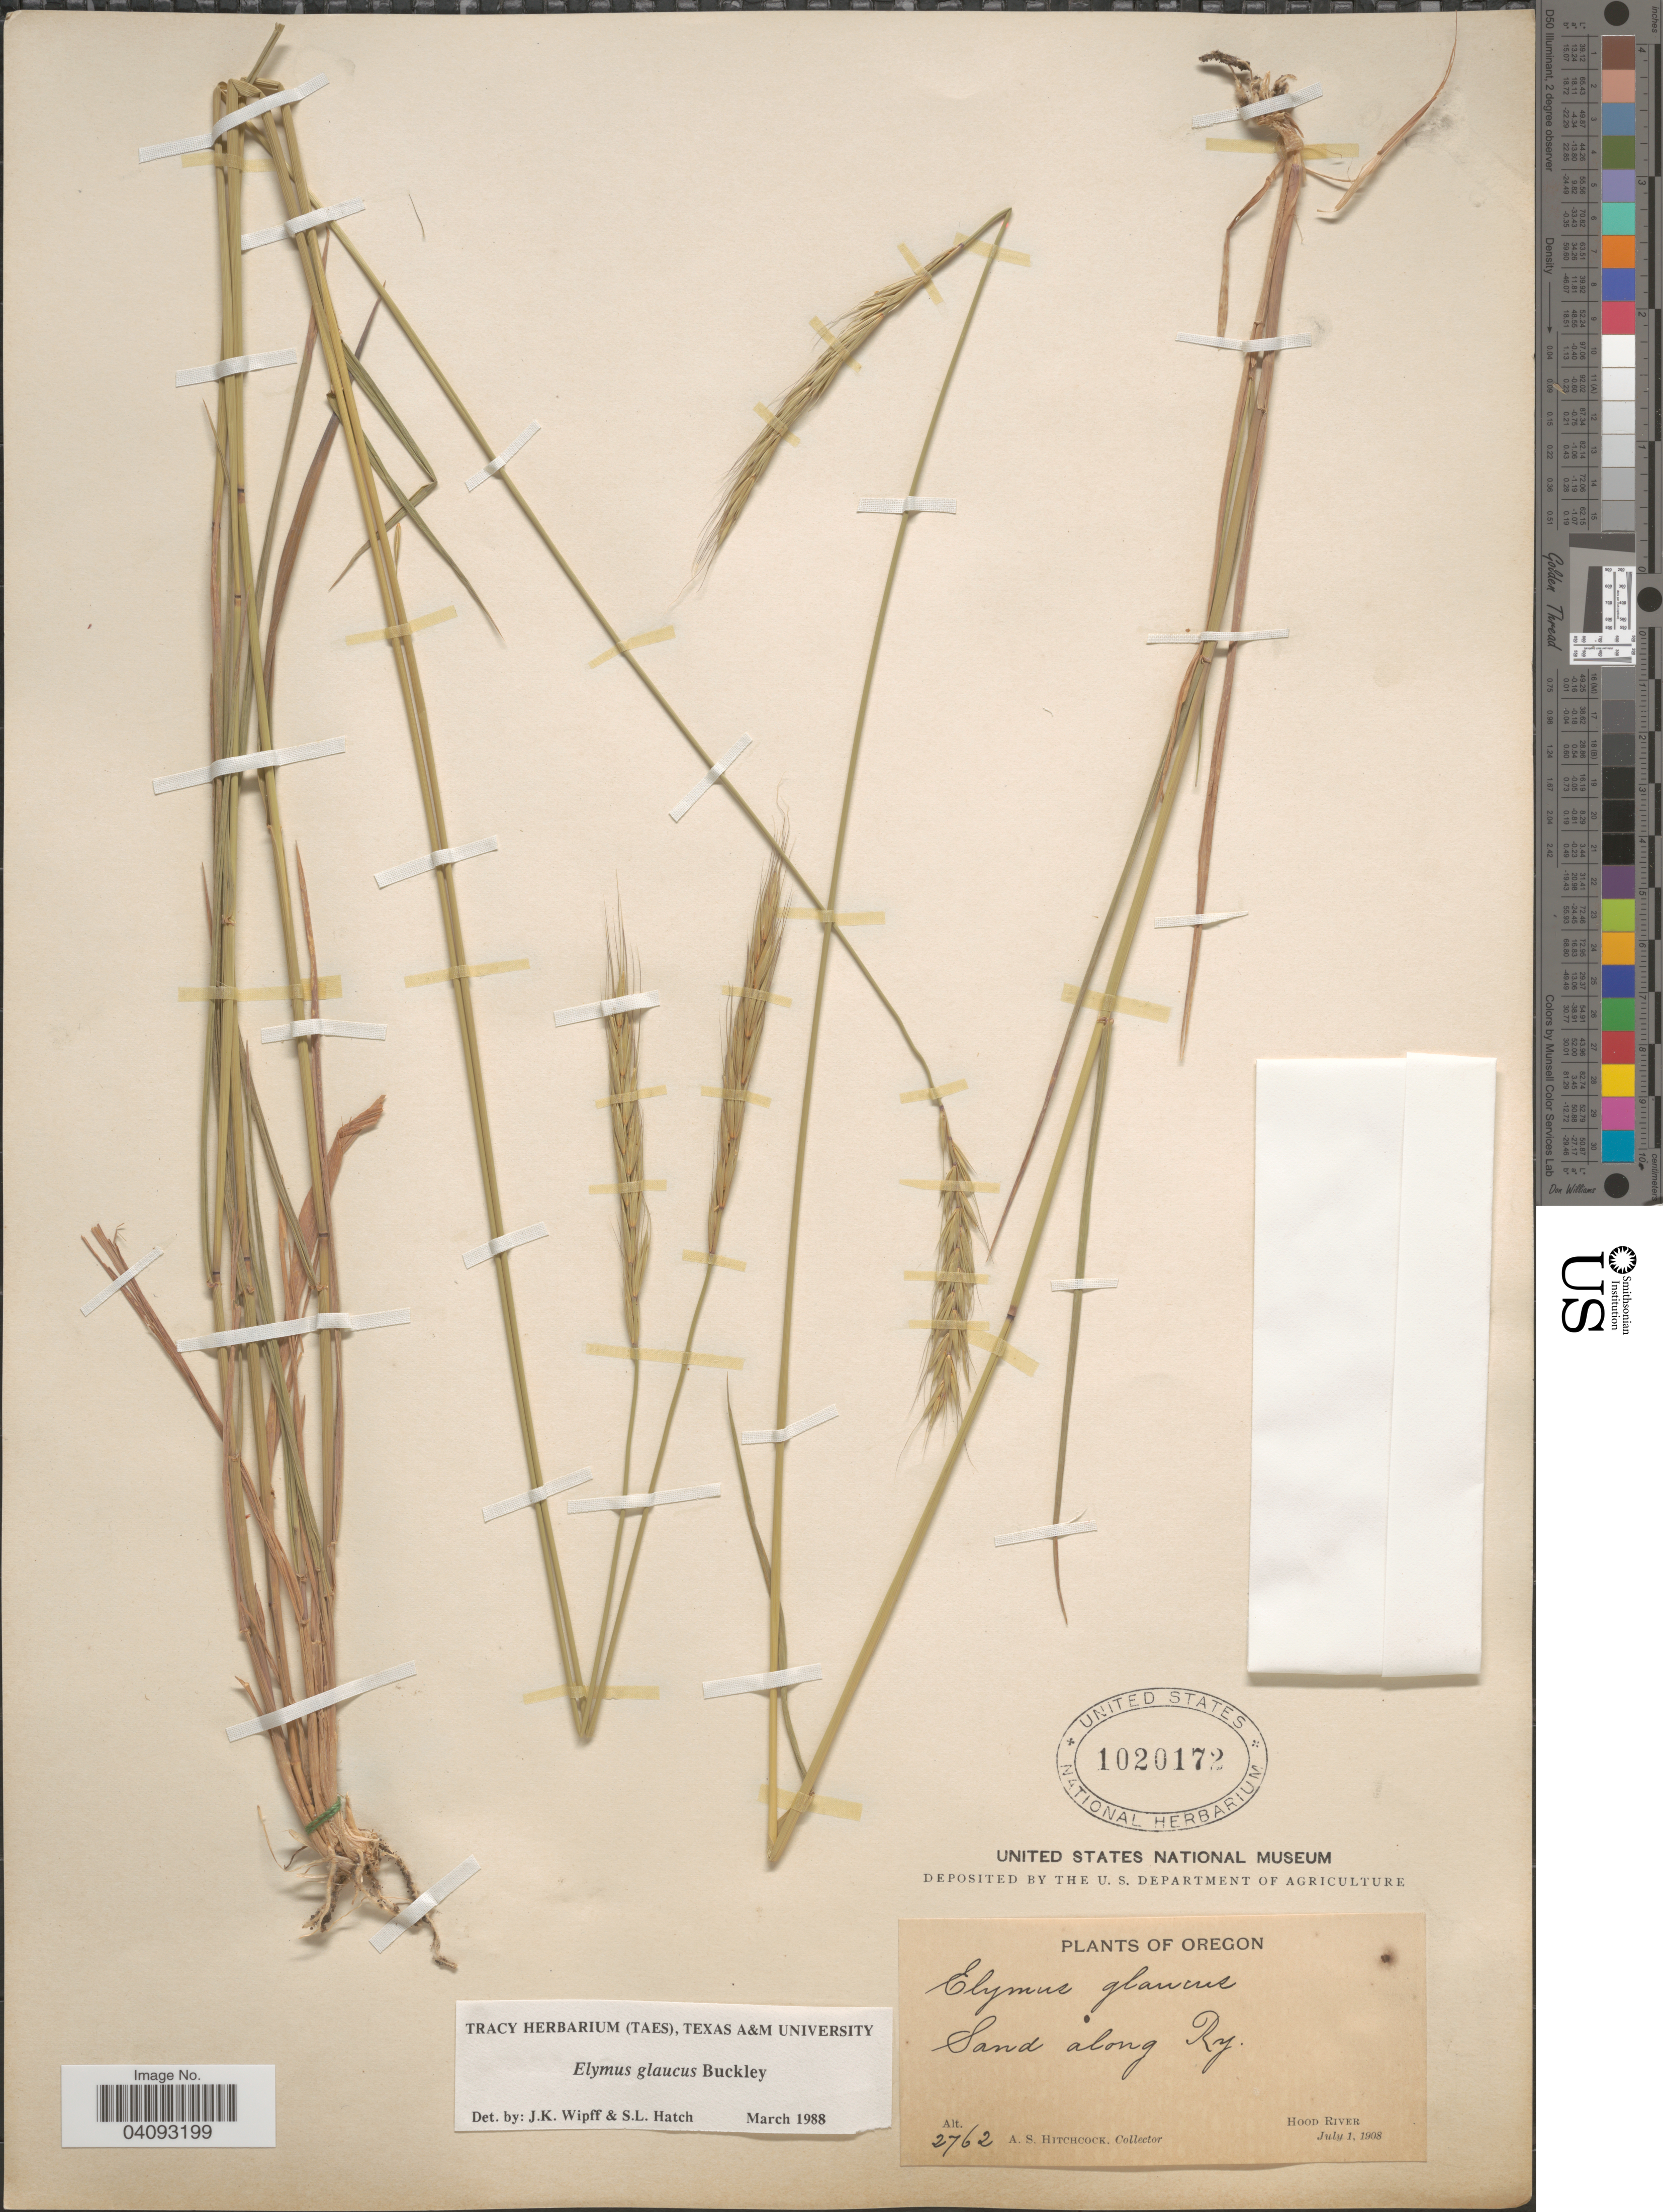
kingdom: Plantae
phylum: Tracheophyta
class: Liliopsida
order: Poales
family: Poaceae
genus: Elymus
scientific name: Elymus glaucus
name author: Buckley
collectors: A. S. Hitchcock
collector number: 2762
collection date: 1908-07-01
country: United States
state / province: Oregon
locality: Sand along Ry. Hood River.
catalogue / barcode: US 1020172